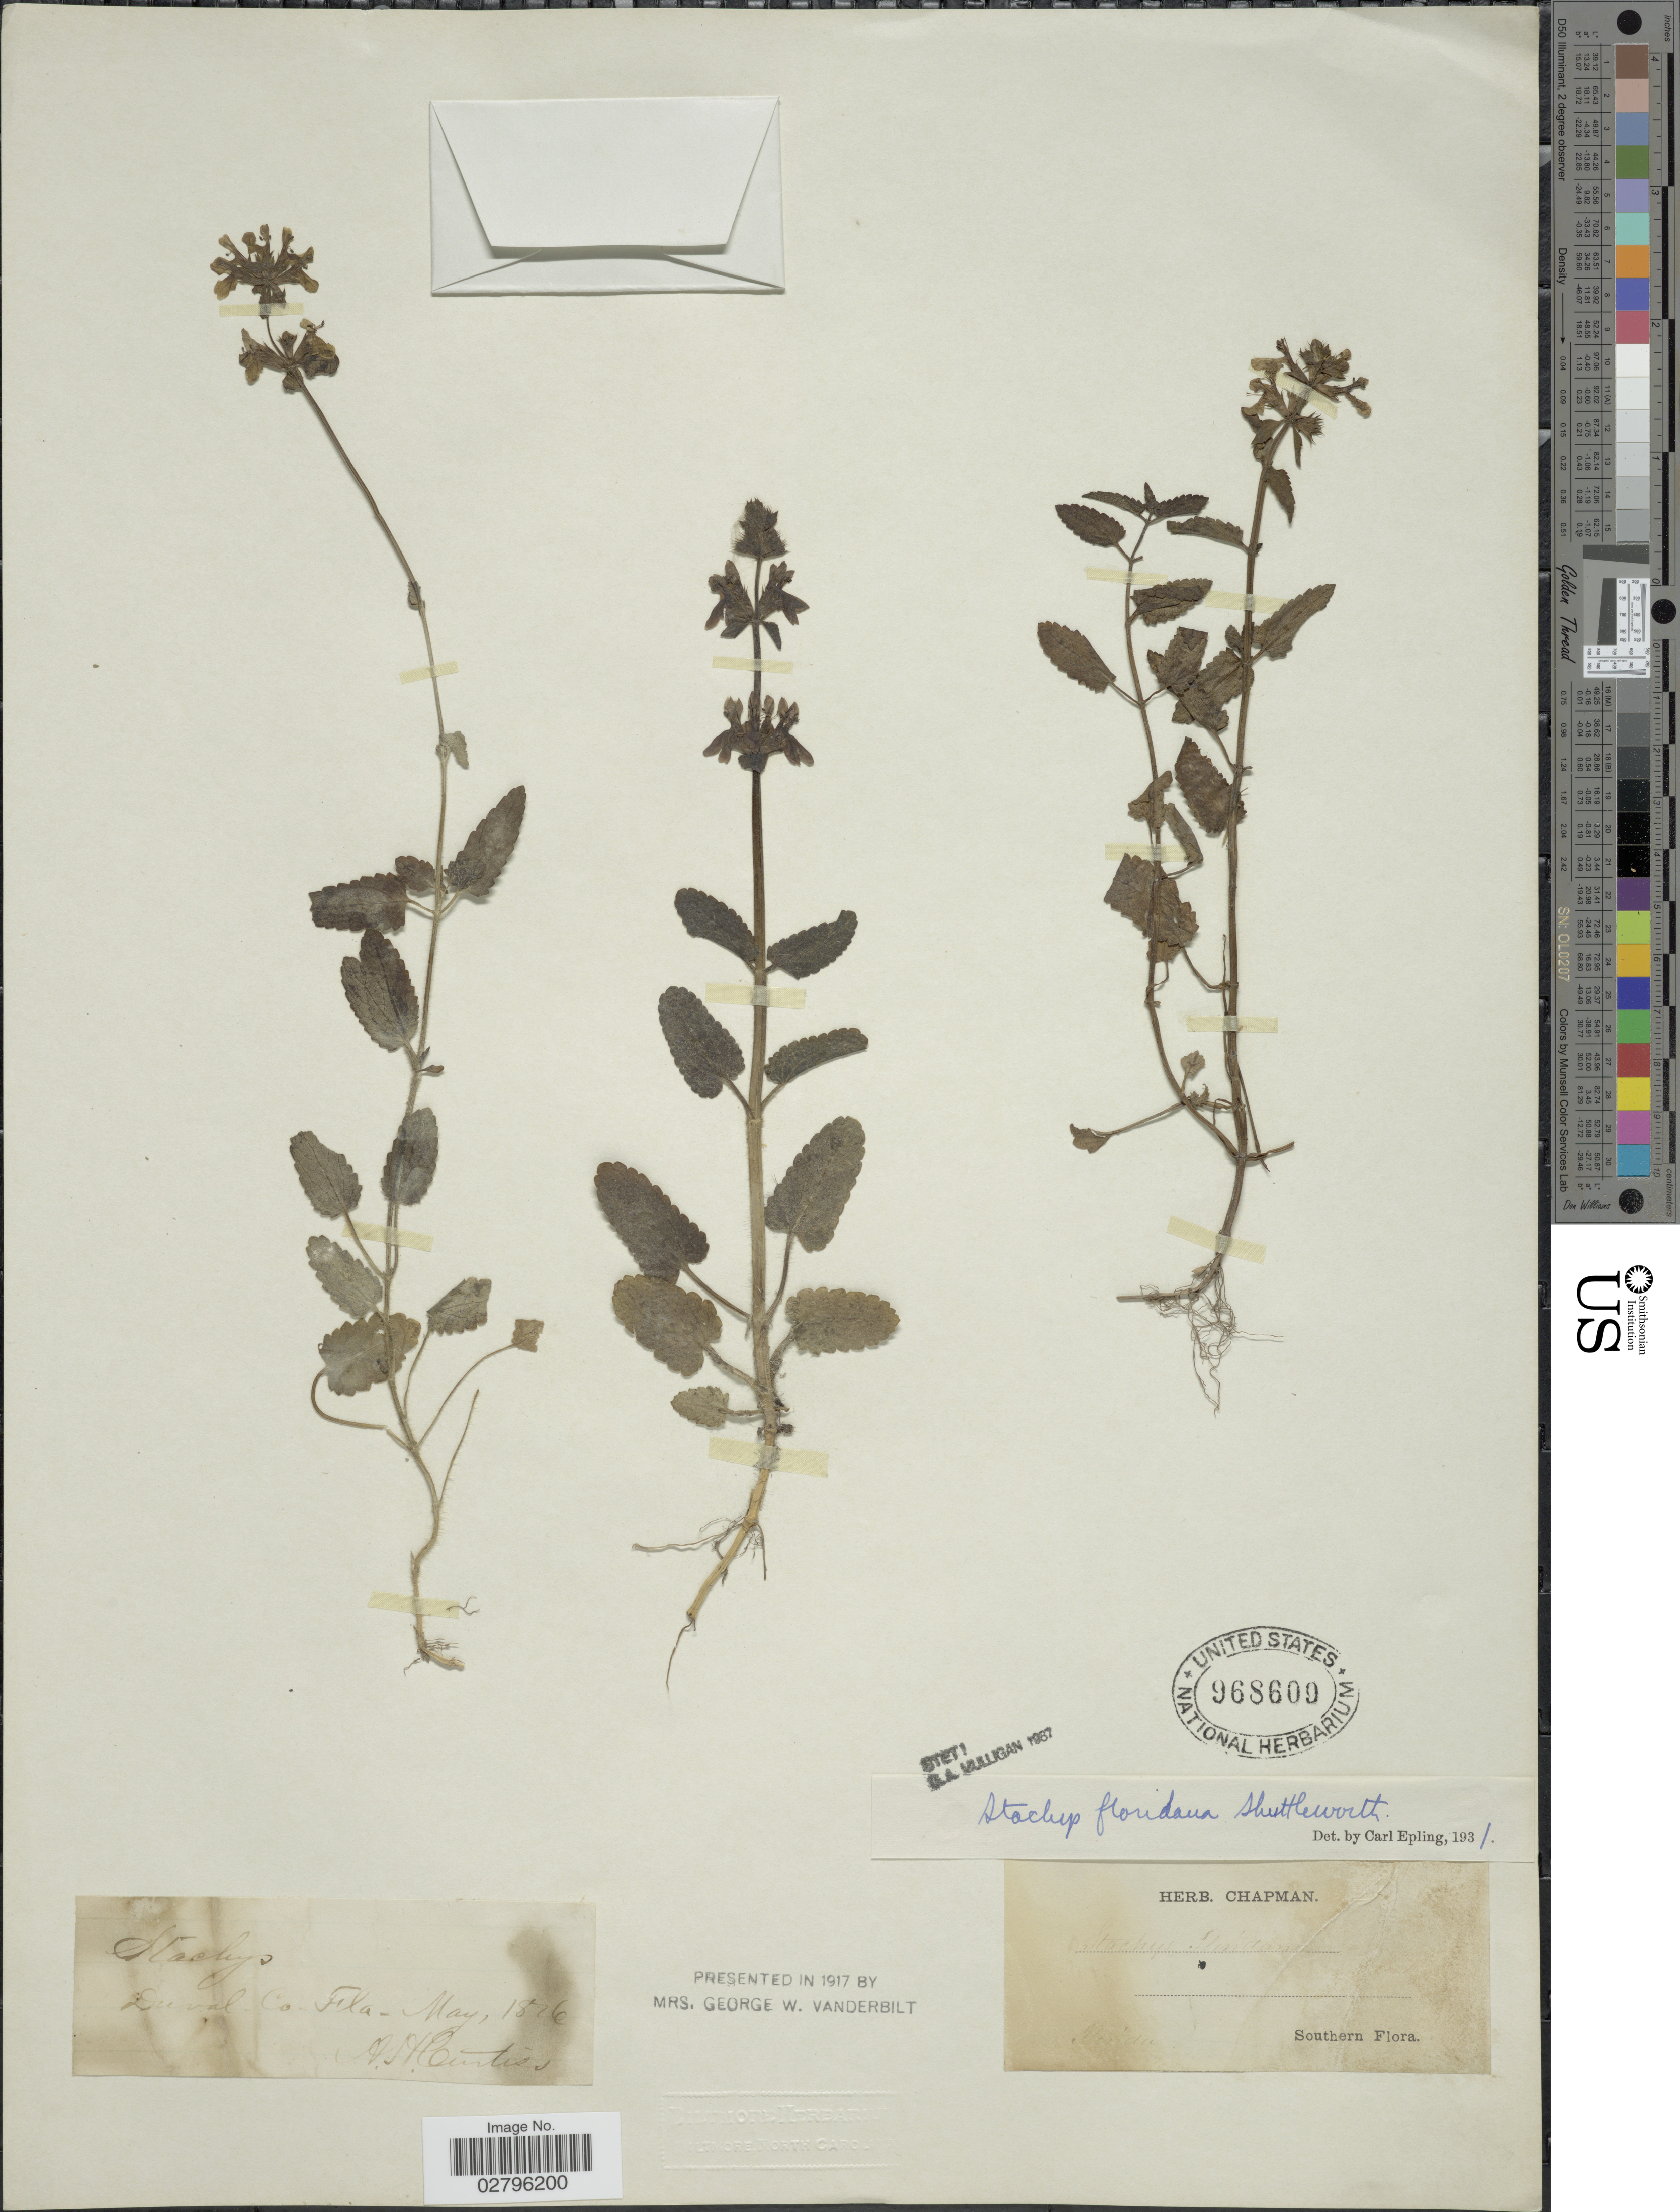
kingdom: Plantae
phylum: Tracheophyta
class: Magnoliopsida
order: Lamiales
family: Lamiaceae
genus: Stachys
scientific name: Stachys floridana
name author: Shuttlew. ex Benth.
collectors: A. H. Curtiss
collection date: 1826-05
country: United States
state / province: Florida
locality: Duval Co. Southern Flora.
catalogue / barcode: US 968609